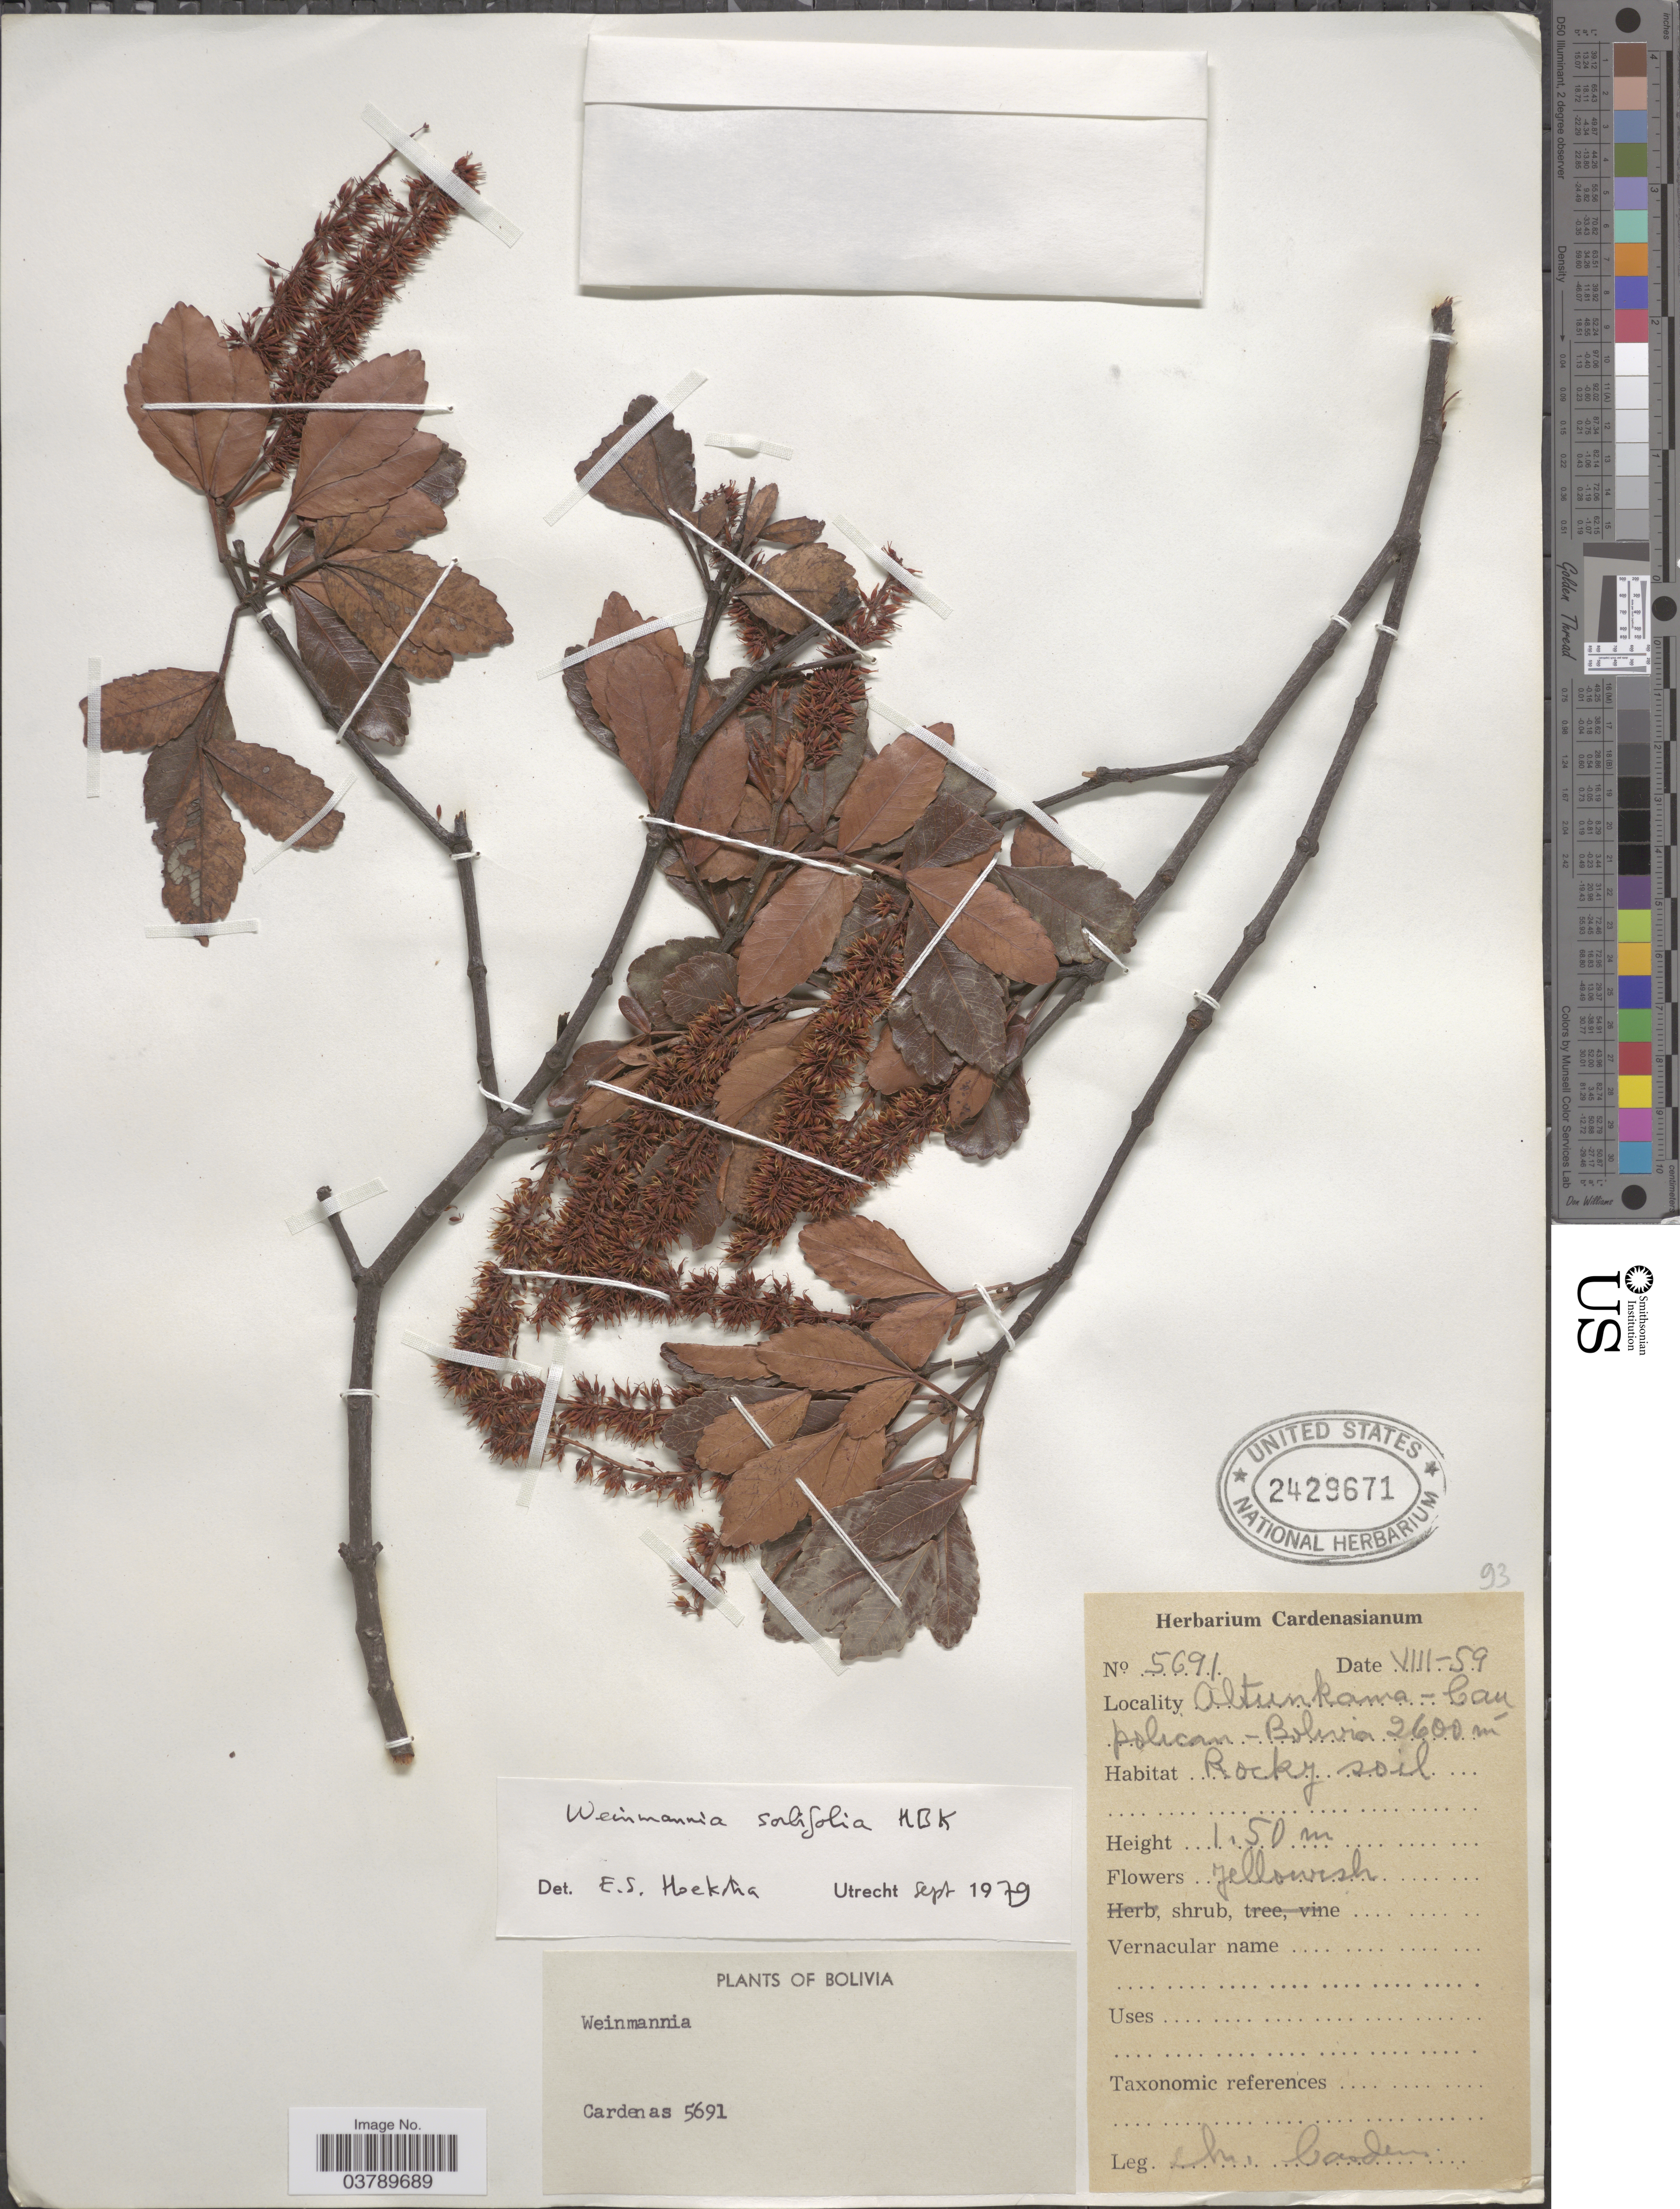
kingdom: Plantae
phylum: Tracheophyta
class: Magnoliopsida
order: Oxalidales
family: Cunoniaceae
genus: Weinmannia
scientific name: Weinmannia sorbifolia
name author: Kunth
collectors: M. Cárdenas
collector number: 5691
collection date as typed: Transcribed d/m/y: /8/59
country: Bolivia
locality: Altunjama-Caupolican.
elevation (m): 2600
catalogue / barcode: US 2429671